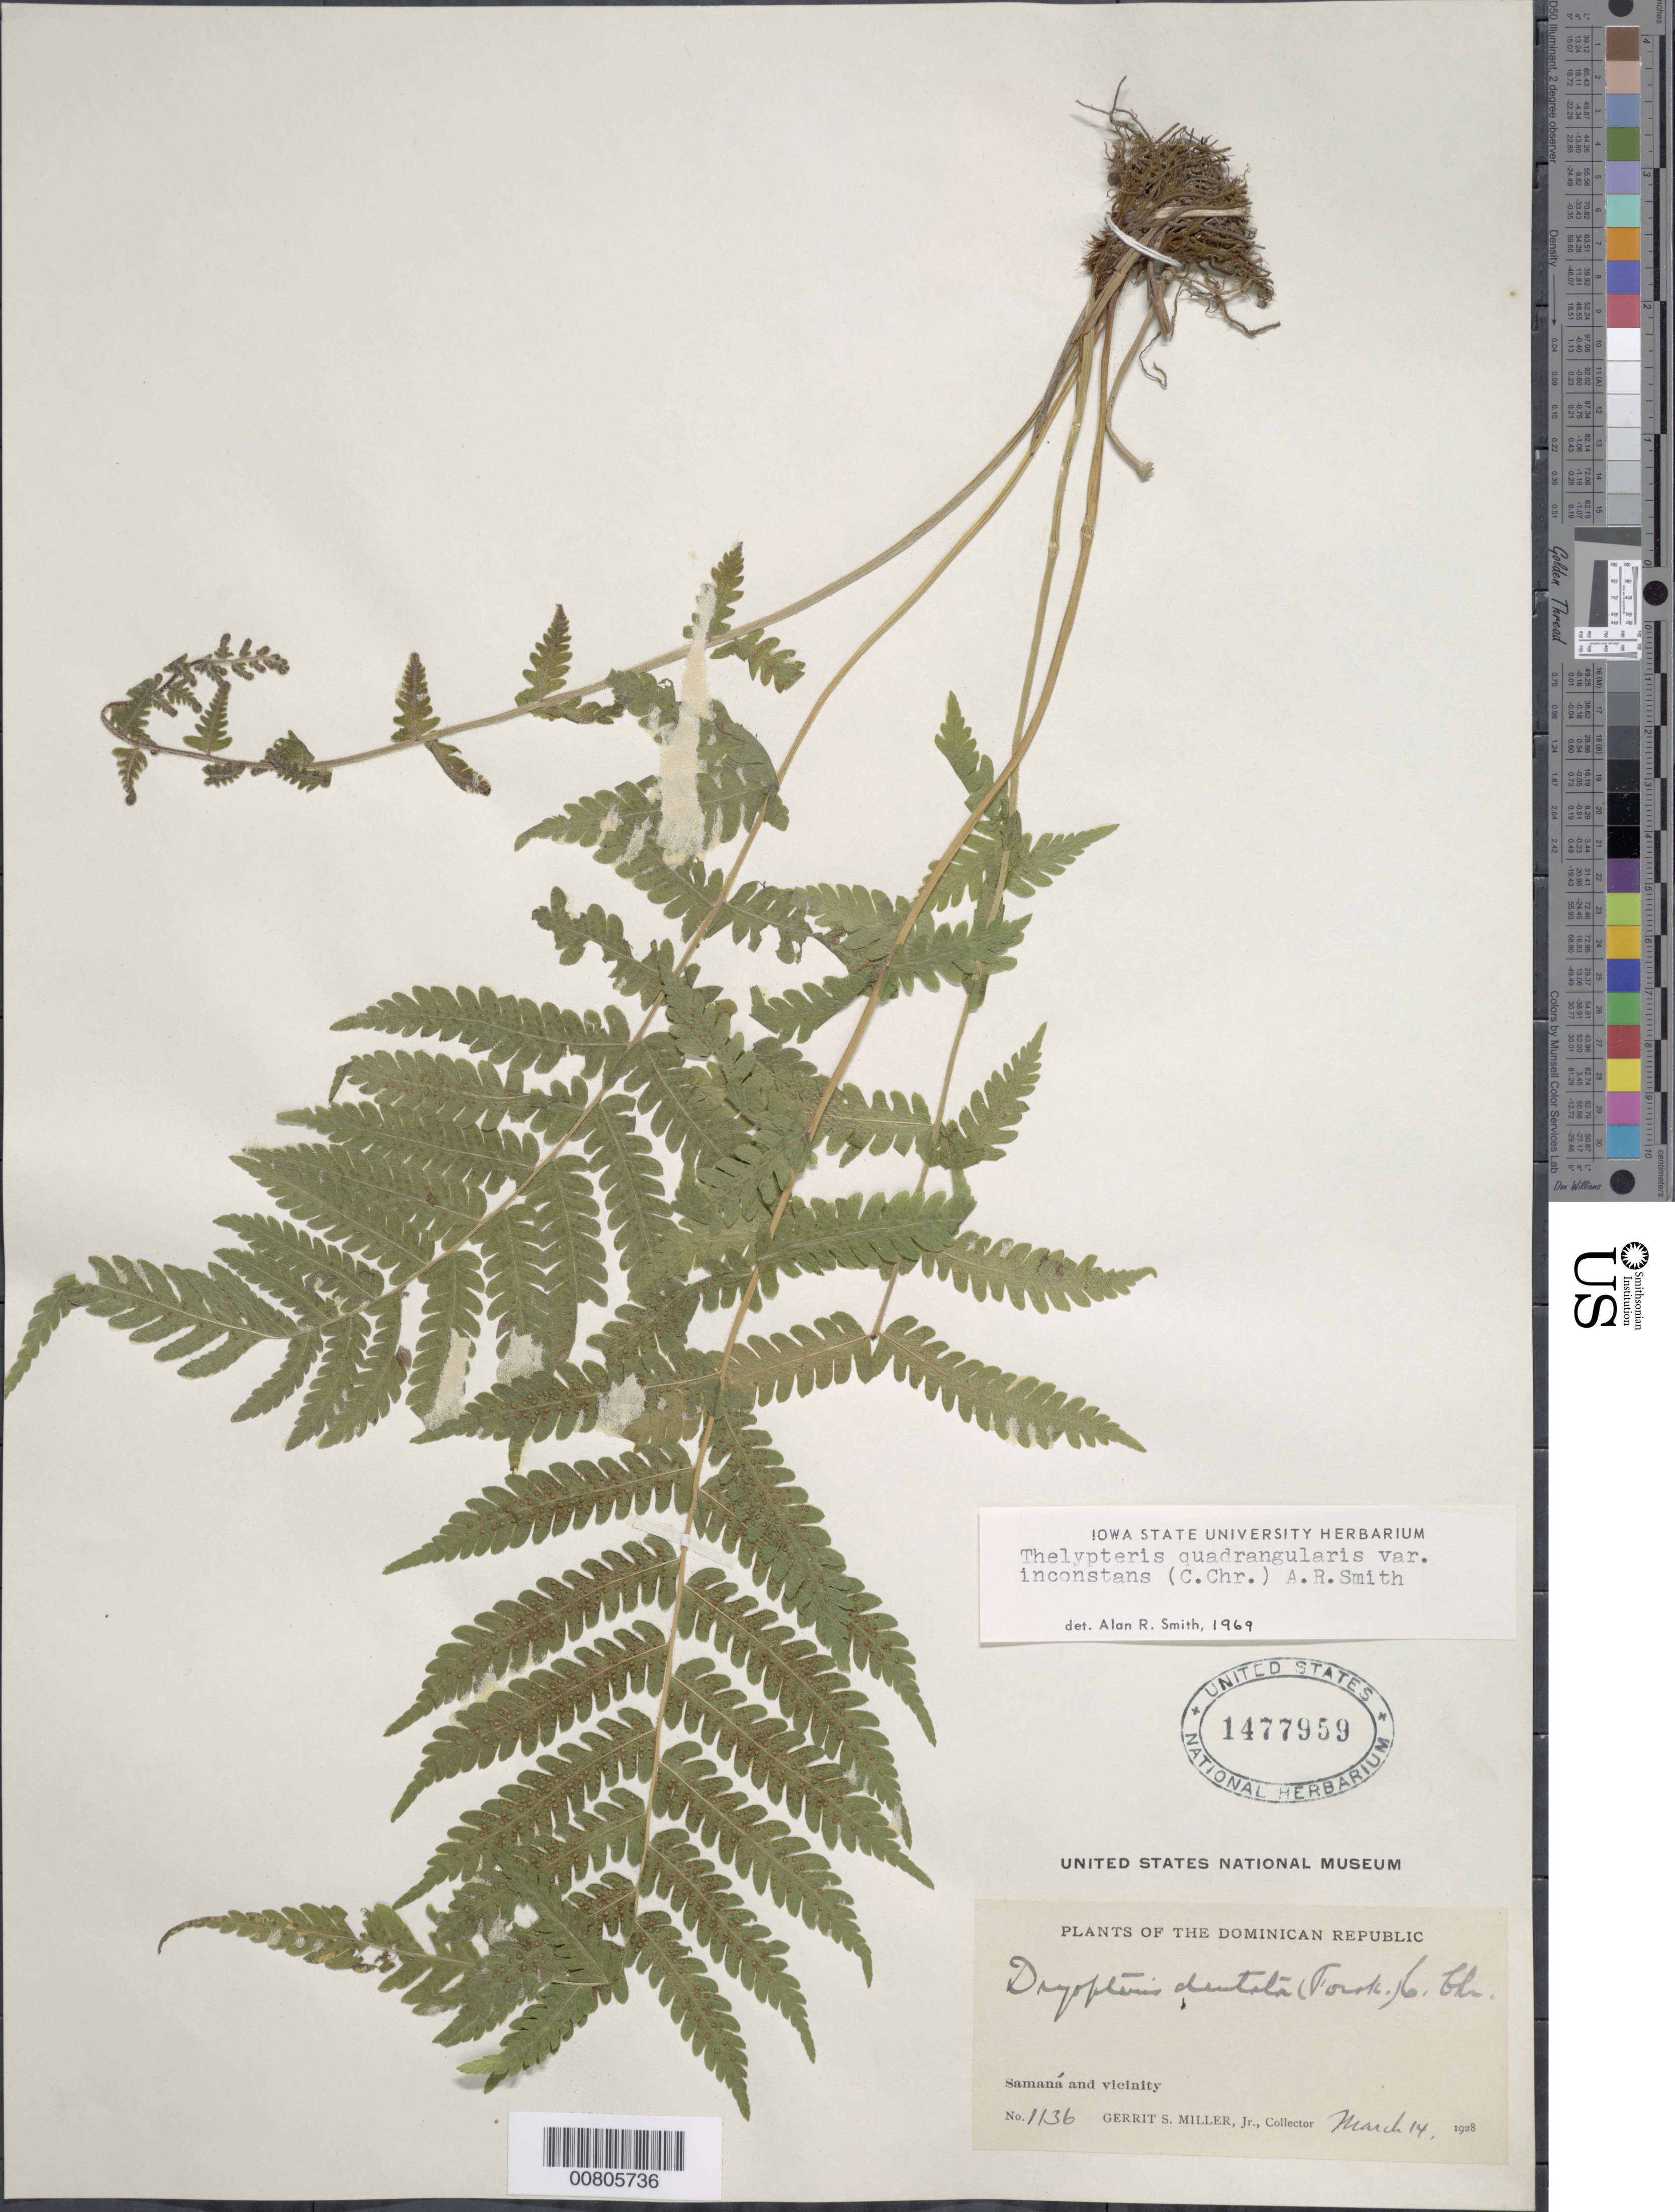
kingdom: Plantae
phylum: Tracheophyta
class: Polypodiopsida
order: Polypodiales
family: Thelypteridaceae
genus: Christella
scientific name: Christella hispidula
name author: (Decne.) Holttum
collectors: G. S. Miller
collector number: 1136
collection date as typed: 14 Mar 1928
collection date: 1928-03-14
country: Dominican Republic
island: Hispaniola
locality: Samaná and vicinity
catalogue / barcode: US 1477959